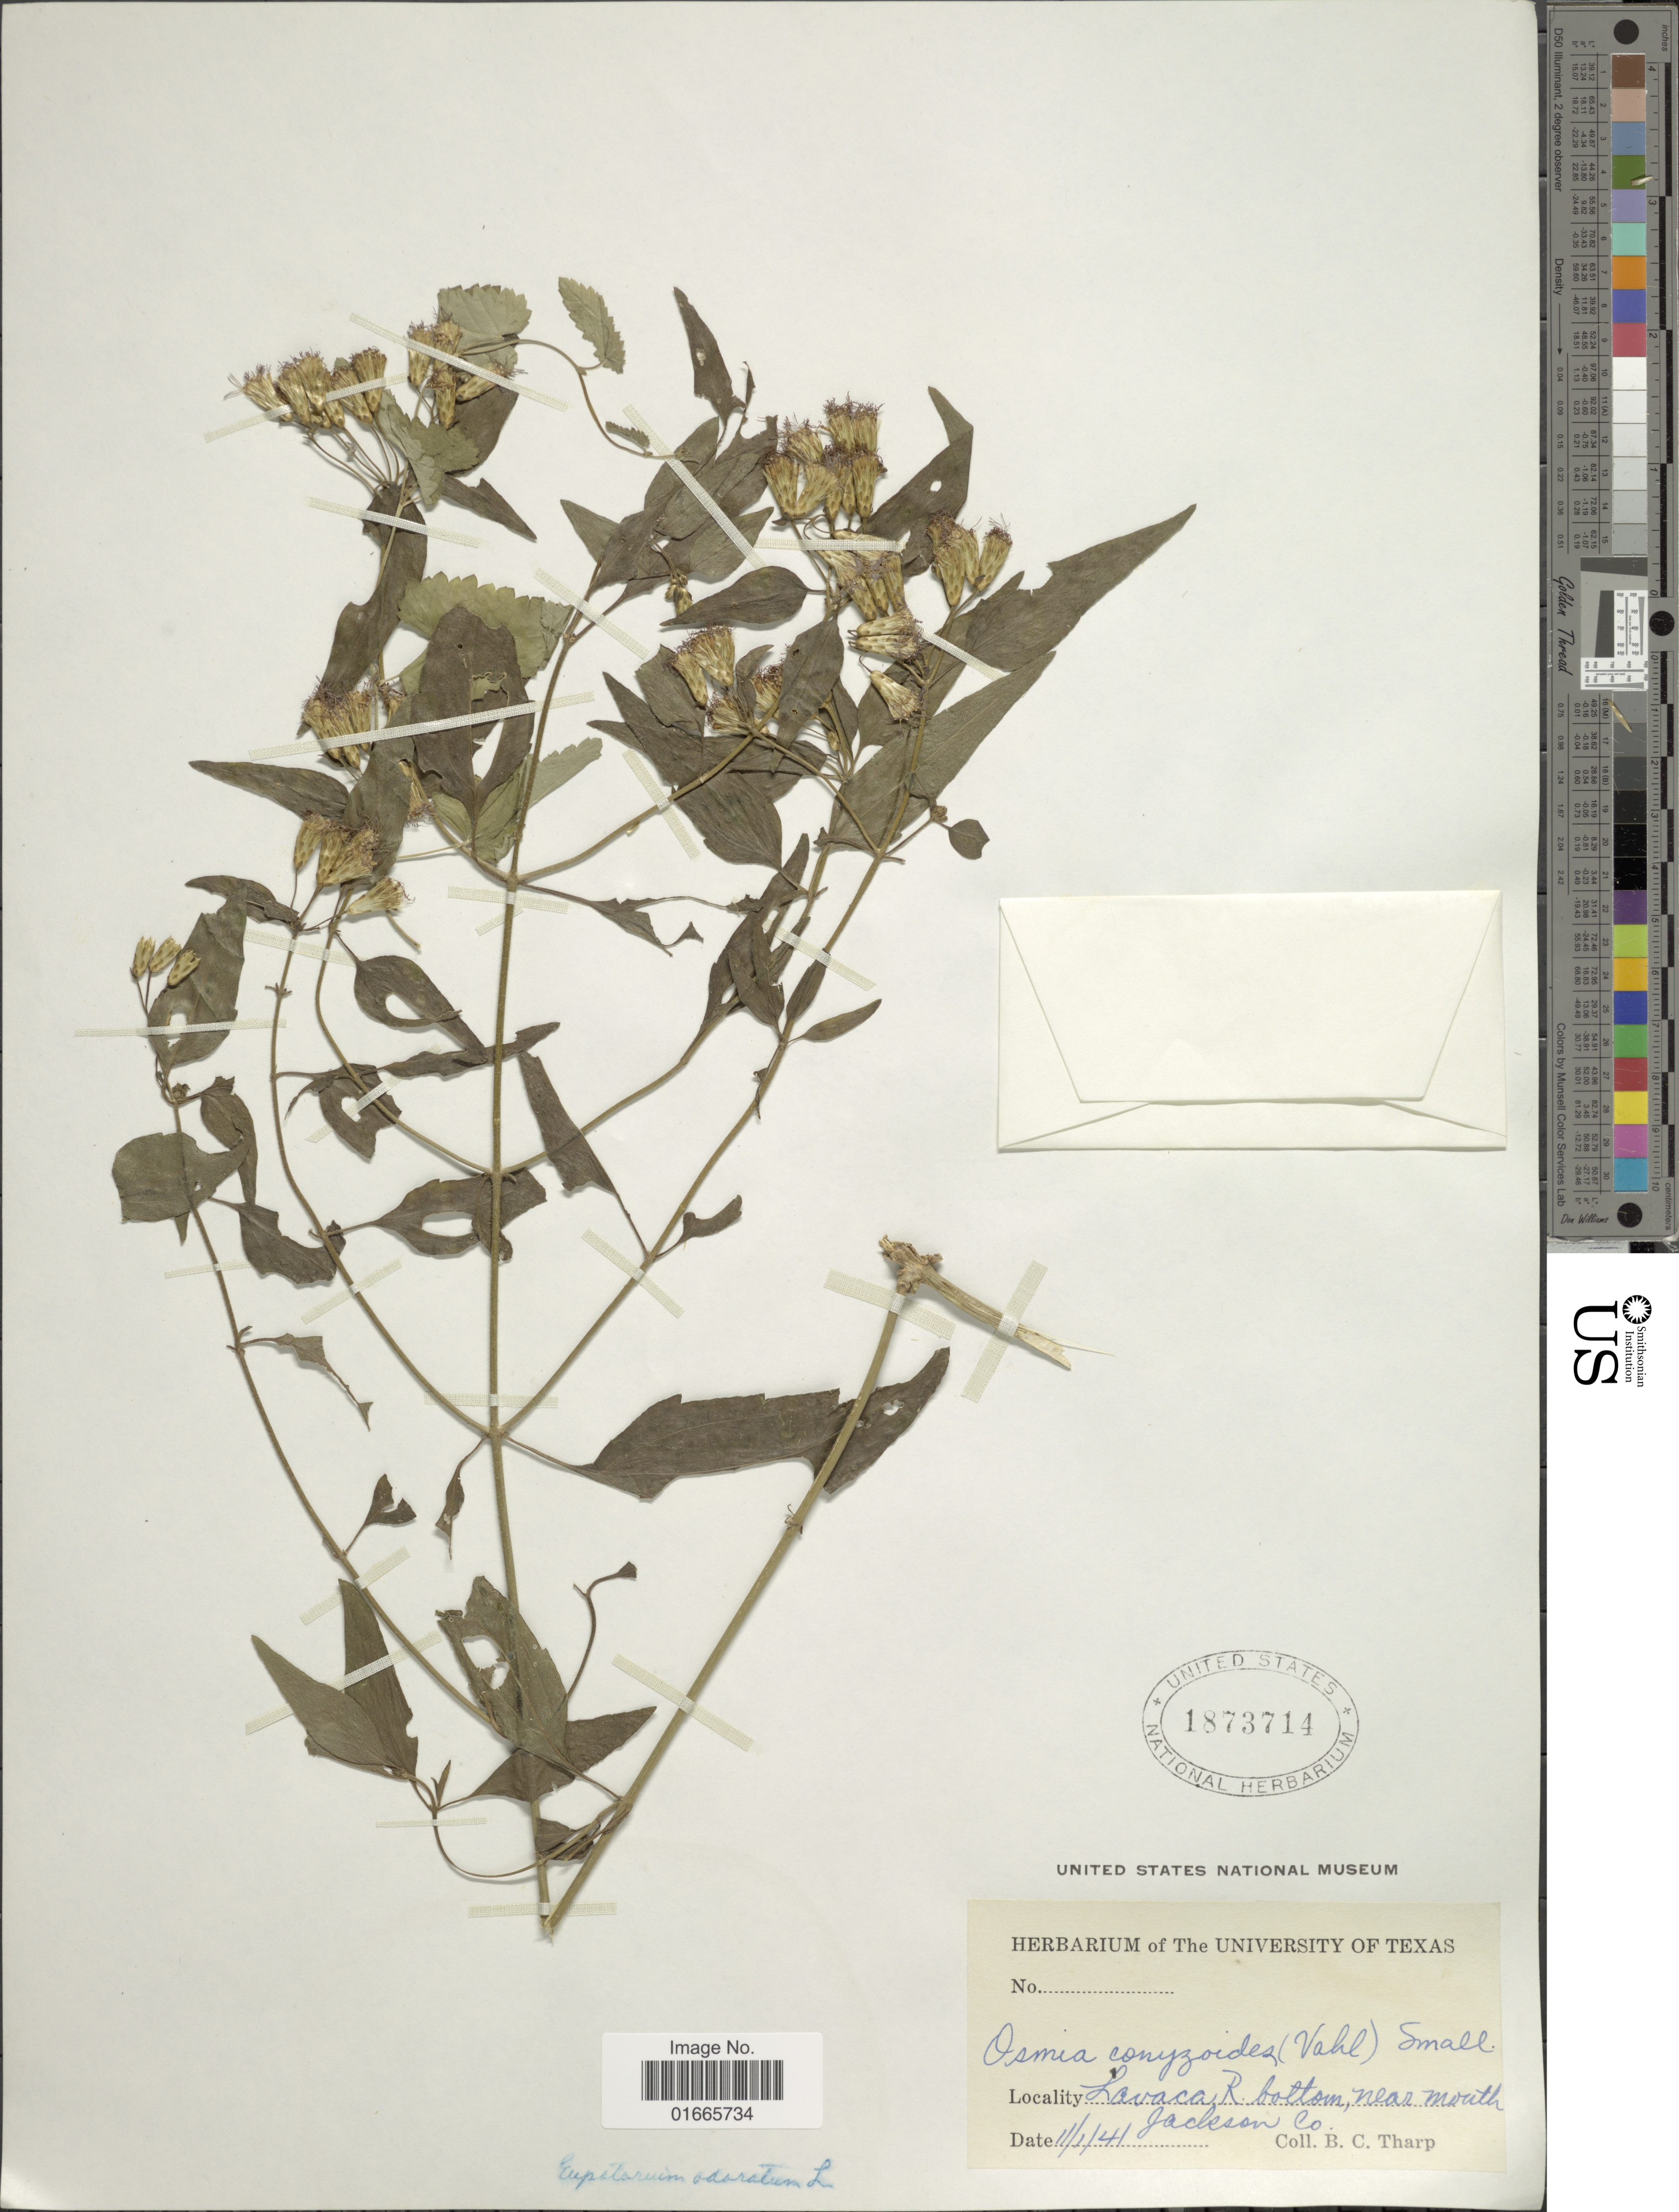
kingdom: Plantae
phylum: Tracheophyta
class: Magnoliopsida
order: Asterales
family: Asteraceae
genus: Chromolaena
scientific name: Chromolaena odorata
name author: (L.) R.M. King & H. Rob.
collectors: B. C. Tharp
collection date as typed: Transcribed d/m/y: 1/11/41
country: United States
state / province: Texas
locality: Lavaca, R. bottom, near mouth Jackson Co.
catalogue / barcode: US 1873714